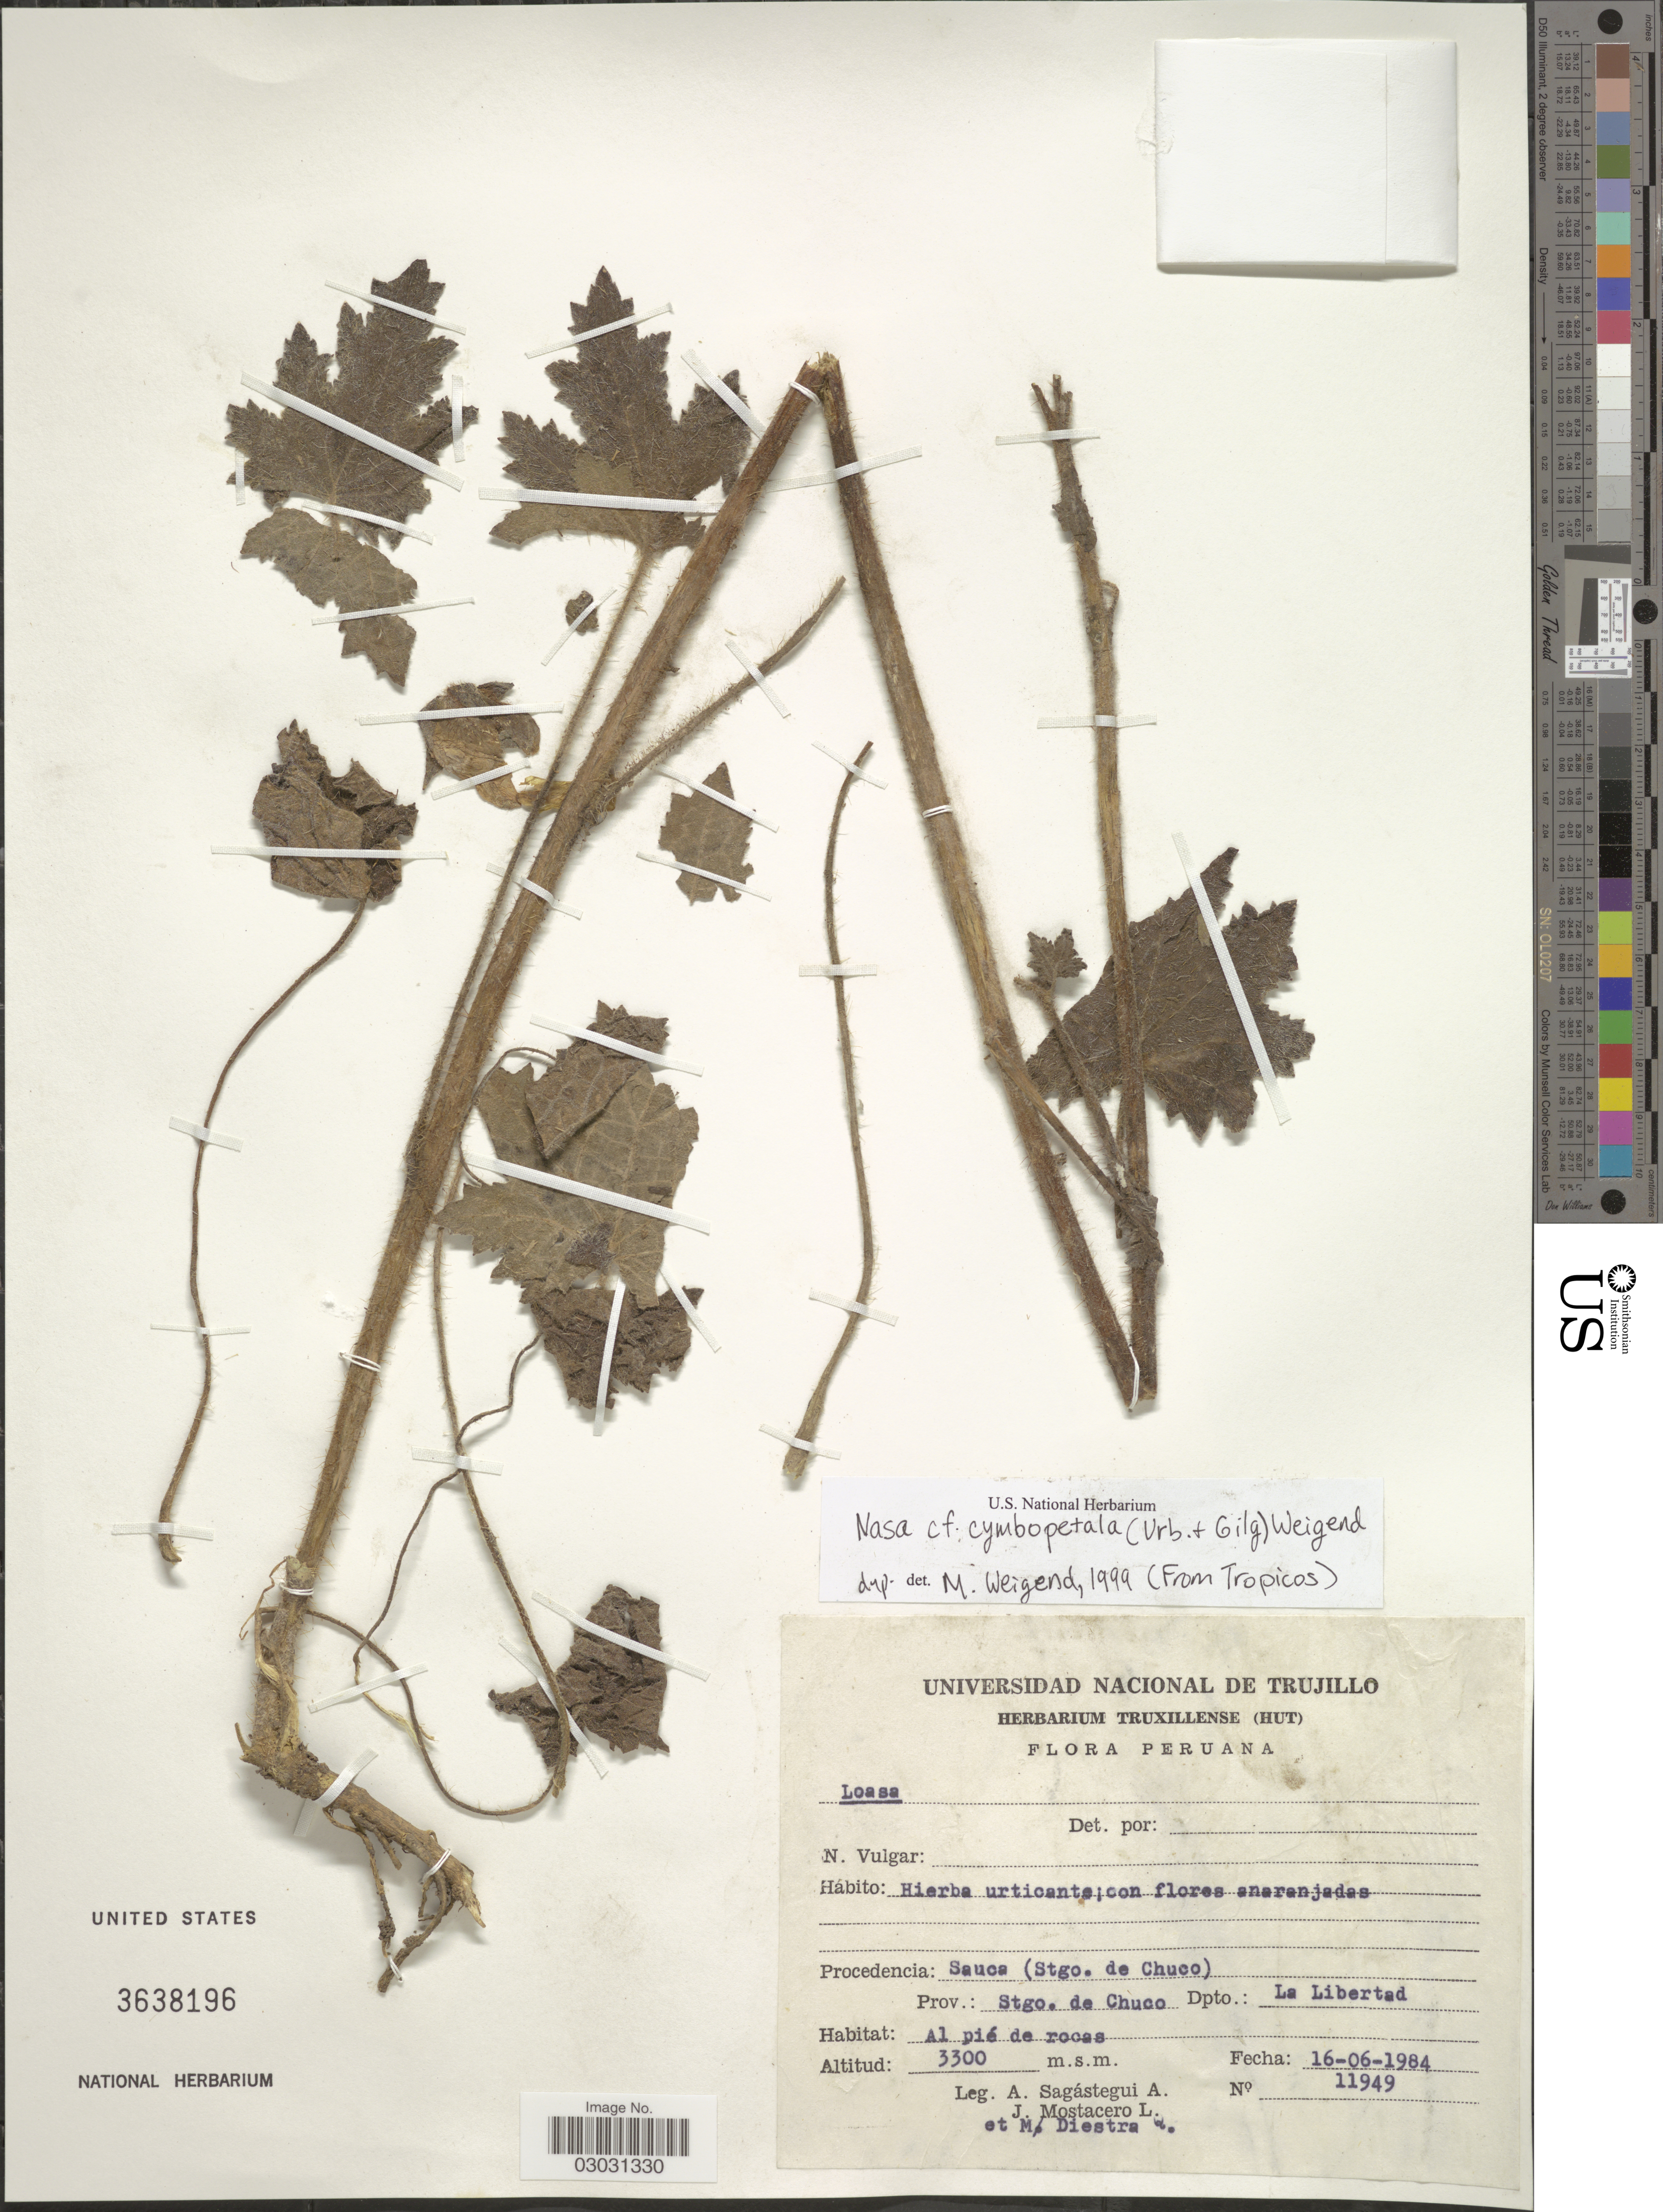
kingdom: Plantae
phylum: Tracheophyta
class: Magnoliopsida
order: Cornales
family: Loasaceae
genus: Nasa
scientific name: Nasa cymbopetala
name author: (Urb. & Gilg) Weigend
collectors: A. Sagástegui A., J. Mostacero L. & M. Diestra Q.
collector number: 11949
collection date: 1984-06-16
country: Peru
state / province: La Libertad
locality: Procedencia: Sauca (Stgo. de Chuco), Prov.: Stgo. de Chuco. Depto.: La Libertad.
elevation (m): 3300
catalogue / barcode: US 3638196